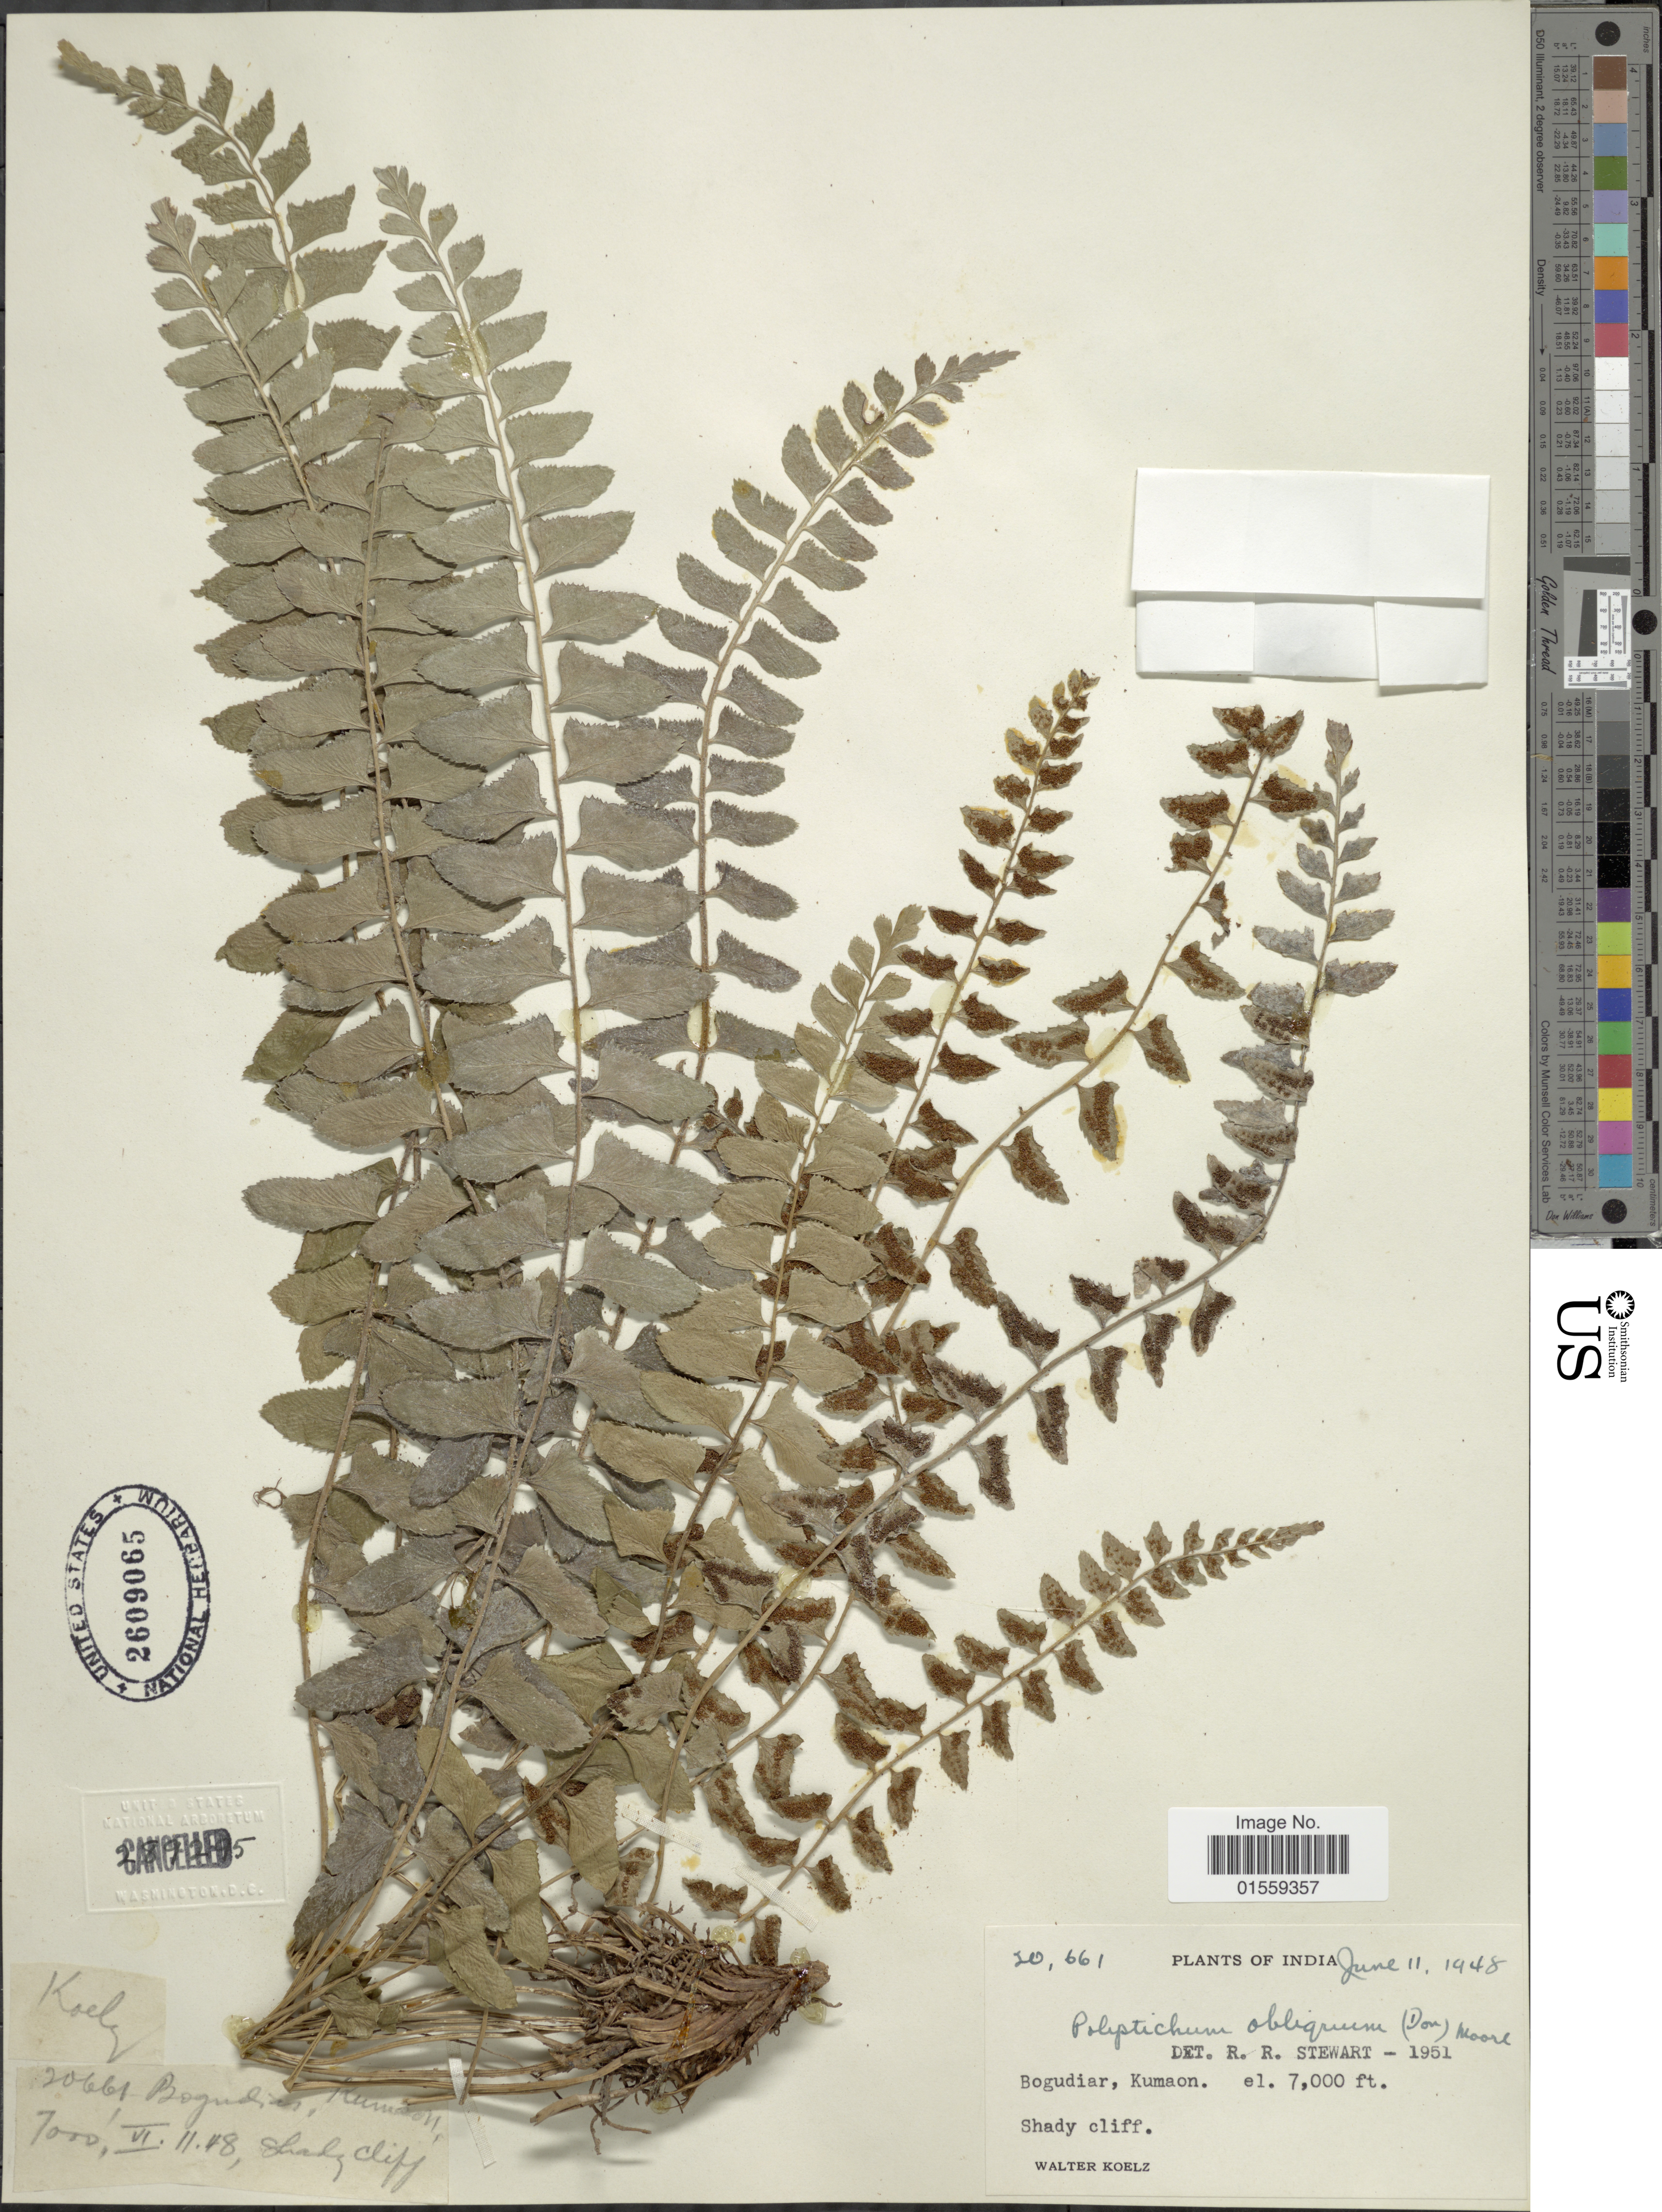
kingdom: Plantae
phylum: Tracheophyta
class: Polypodiopsida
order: Polypodiales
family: Dryopteridaceae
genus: Polystichum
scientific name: Polystichum obliquum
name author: (D. Don) T. Moore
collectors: W. N. Koelz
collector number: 20661*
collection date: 1948-06-11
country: India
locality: Bogudiar, Kumaon.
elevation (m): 2134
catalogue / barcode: US 2609065